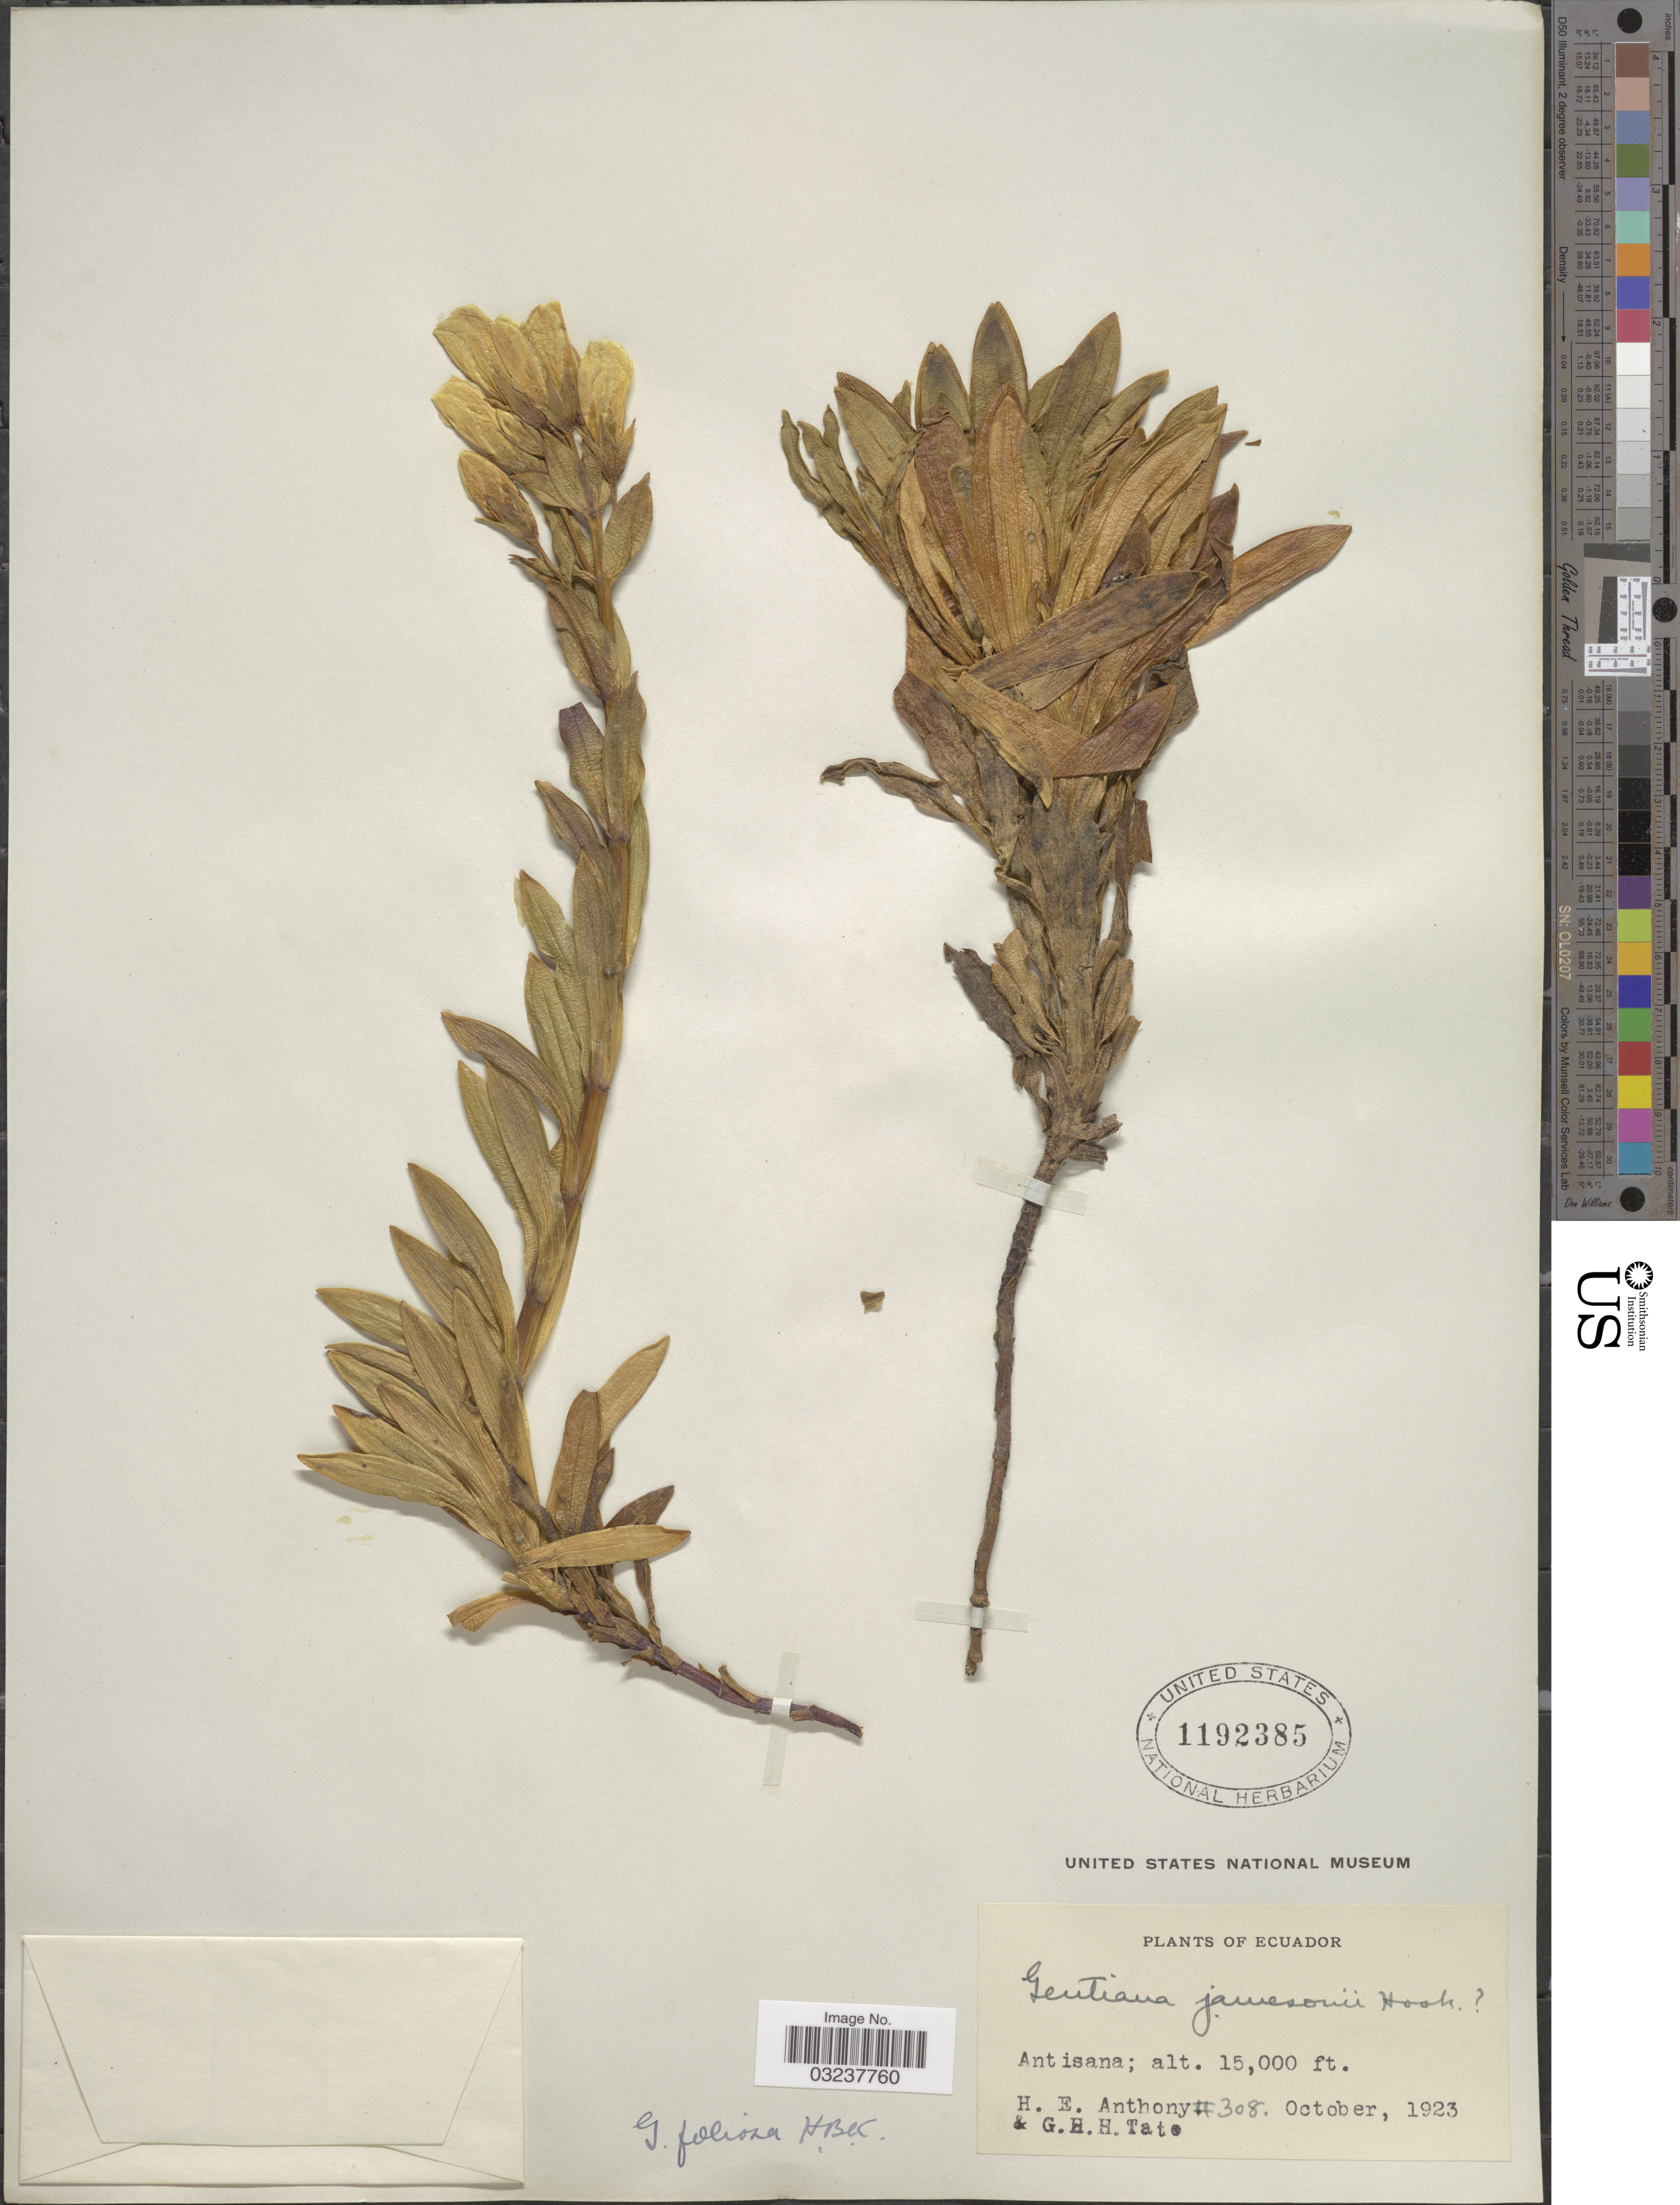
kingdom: Plantae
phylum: Tracheophyta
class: Magnoliopsida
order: Gentianales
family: Gentianaceae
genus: Gentianella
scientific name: Gentianella foliosa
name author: (Kunth) Fabris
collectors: H. E. Anthony & G. H. H.Tate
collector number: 308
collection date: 1923-10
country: Ecuador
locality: Antisana.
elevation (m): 4572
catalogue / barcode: US 1192385